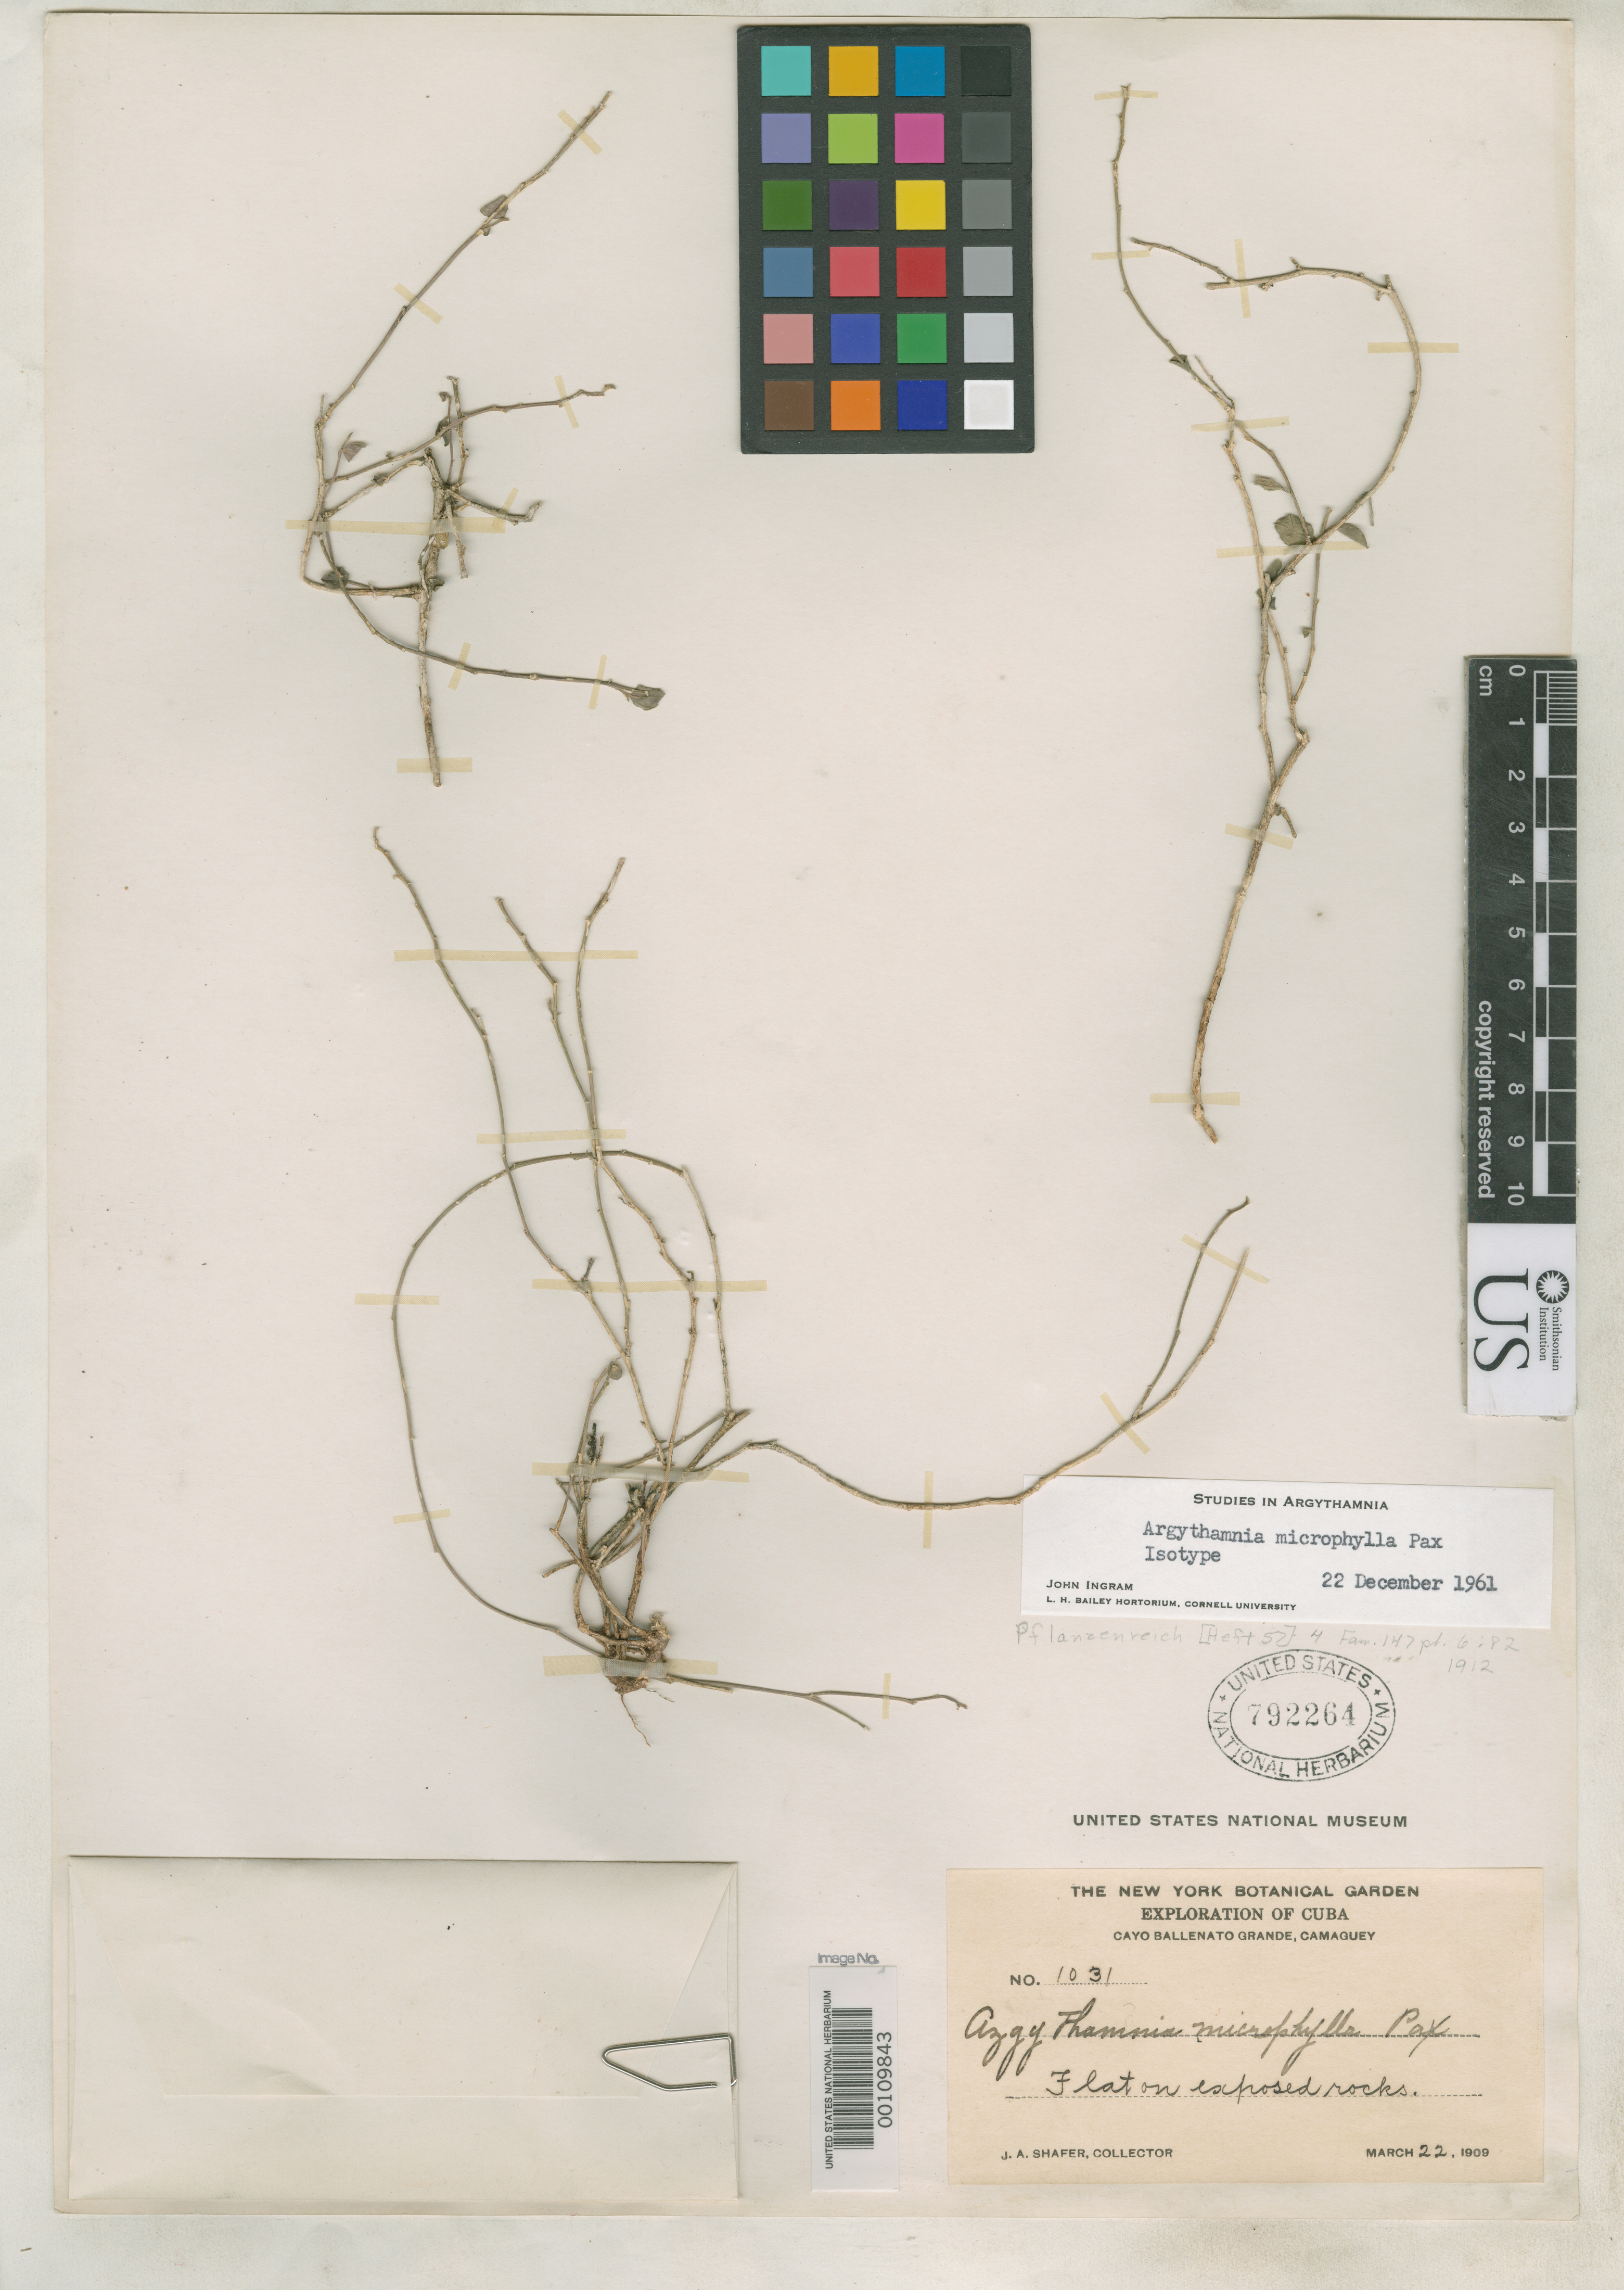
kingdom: Plantae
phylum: Tracheophyta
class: Magnoliopsida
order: Malpighiales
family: Euphorbiaceae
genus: Argythamnia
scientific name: Argythamnia microphyllae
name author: Pax in Engl.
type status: Isotype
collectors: J. A. Shafer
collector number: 1031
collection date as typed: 22 Mar 1909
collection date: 1909-03-22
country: Cuba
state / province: Camagüey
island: Greater Antilles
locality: Cayo Ballenato Grande.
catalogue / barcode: US 792264